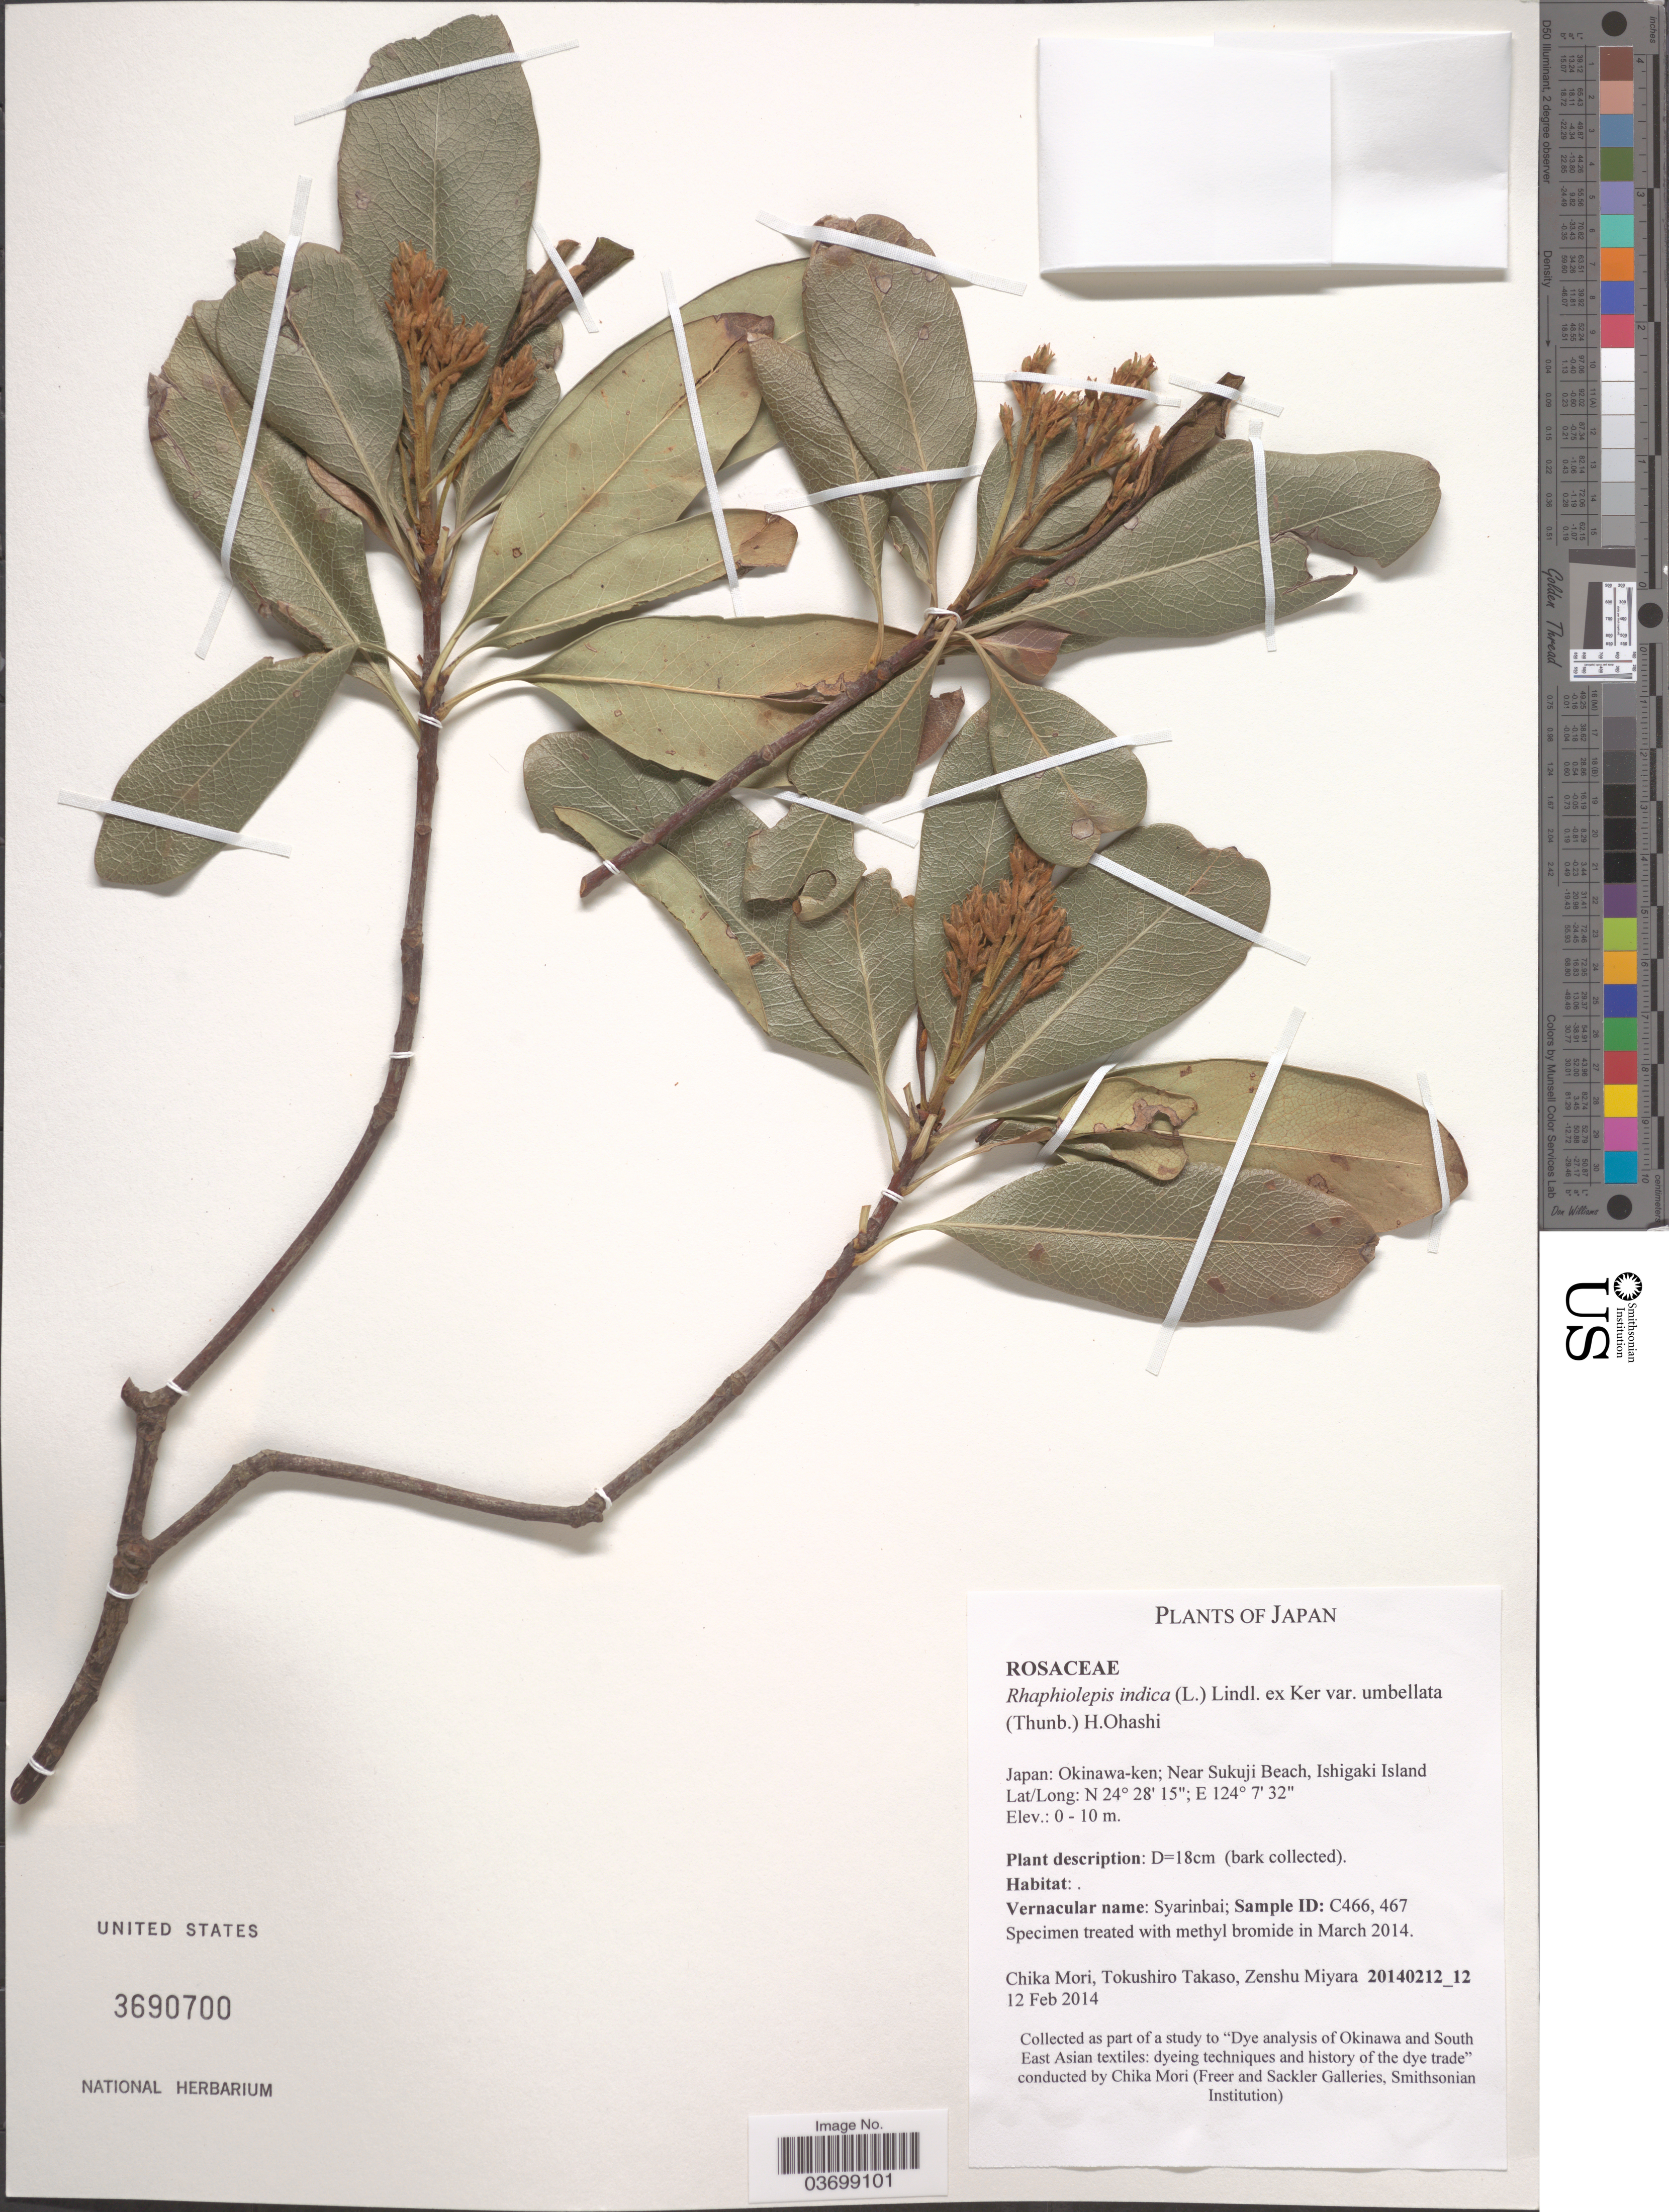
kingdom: Plantae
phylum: Tracheophyta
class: Magnoliopsida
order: Rosales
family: Rosaceae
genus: Rhaphiolepis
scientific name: Rhaphiolepis indica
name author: (L.) Lindl.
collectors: C. Mori, T. Takaso & Z. Miyara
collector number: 20140212_12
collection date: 2014-02-12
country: Japan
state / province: Okinawa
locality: Okinawa-ken; Near Sukuji Beach, Ishigaki Island.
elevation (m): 0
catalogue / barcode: US 3690700